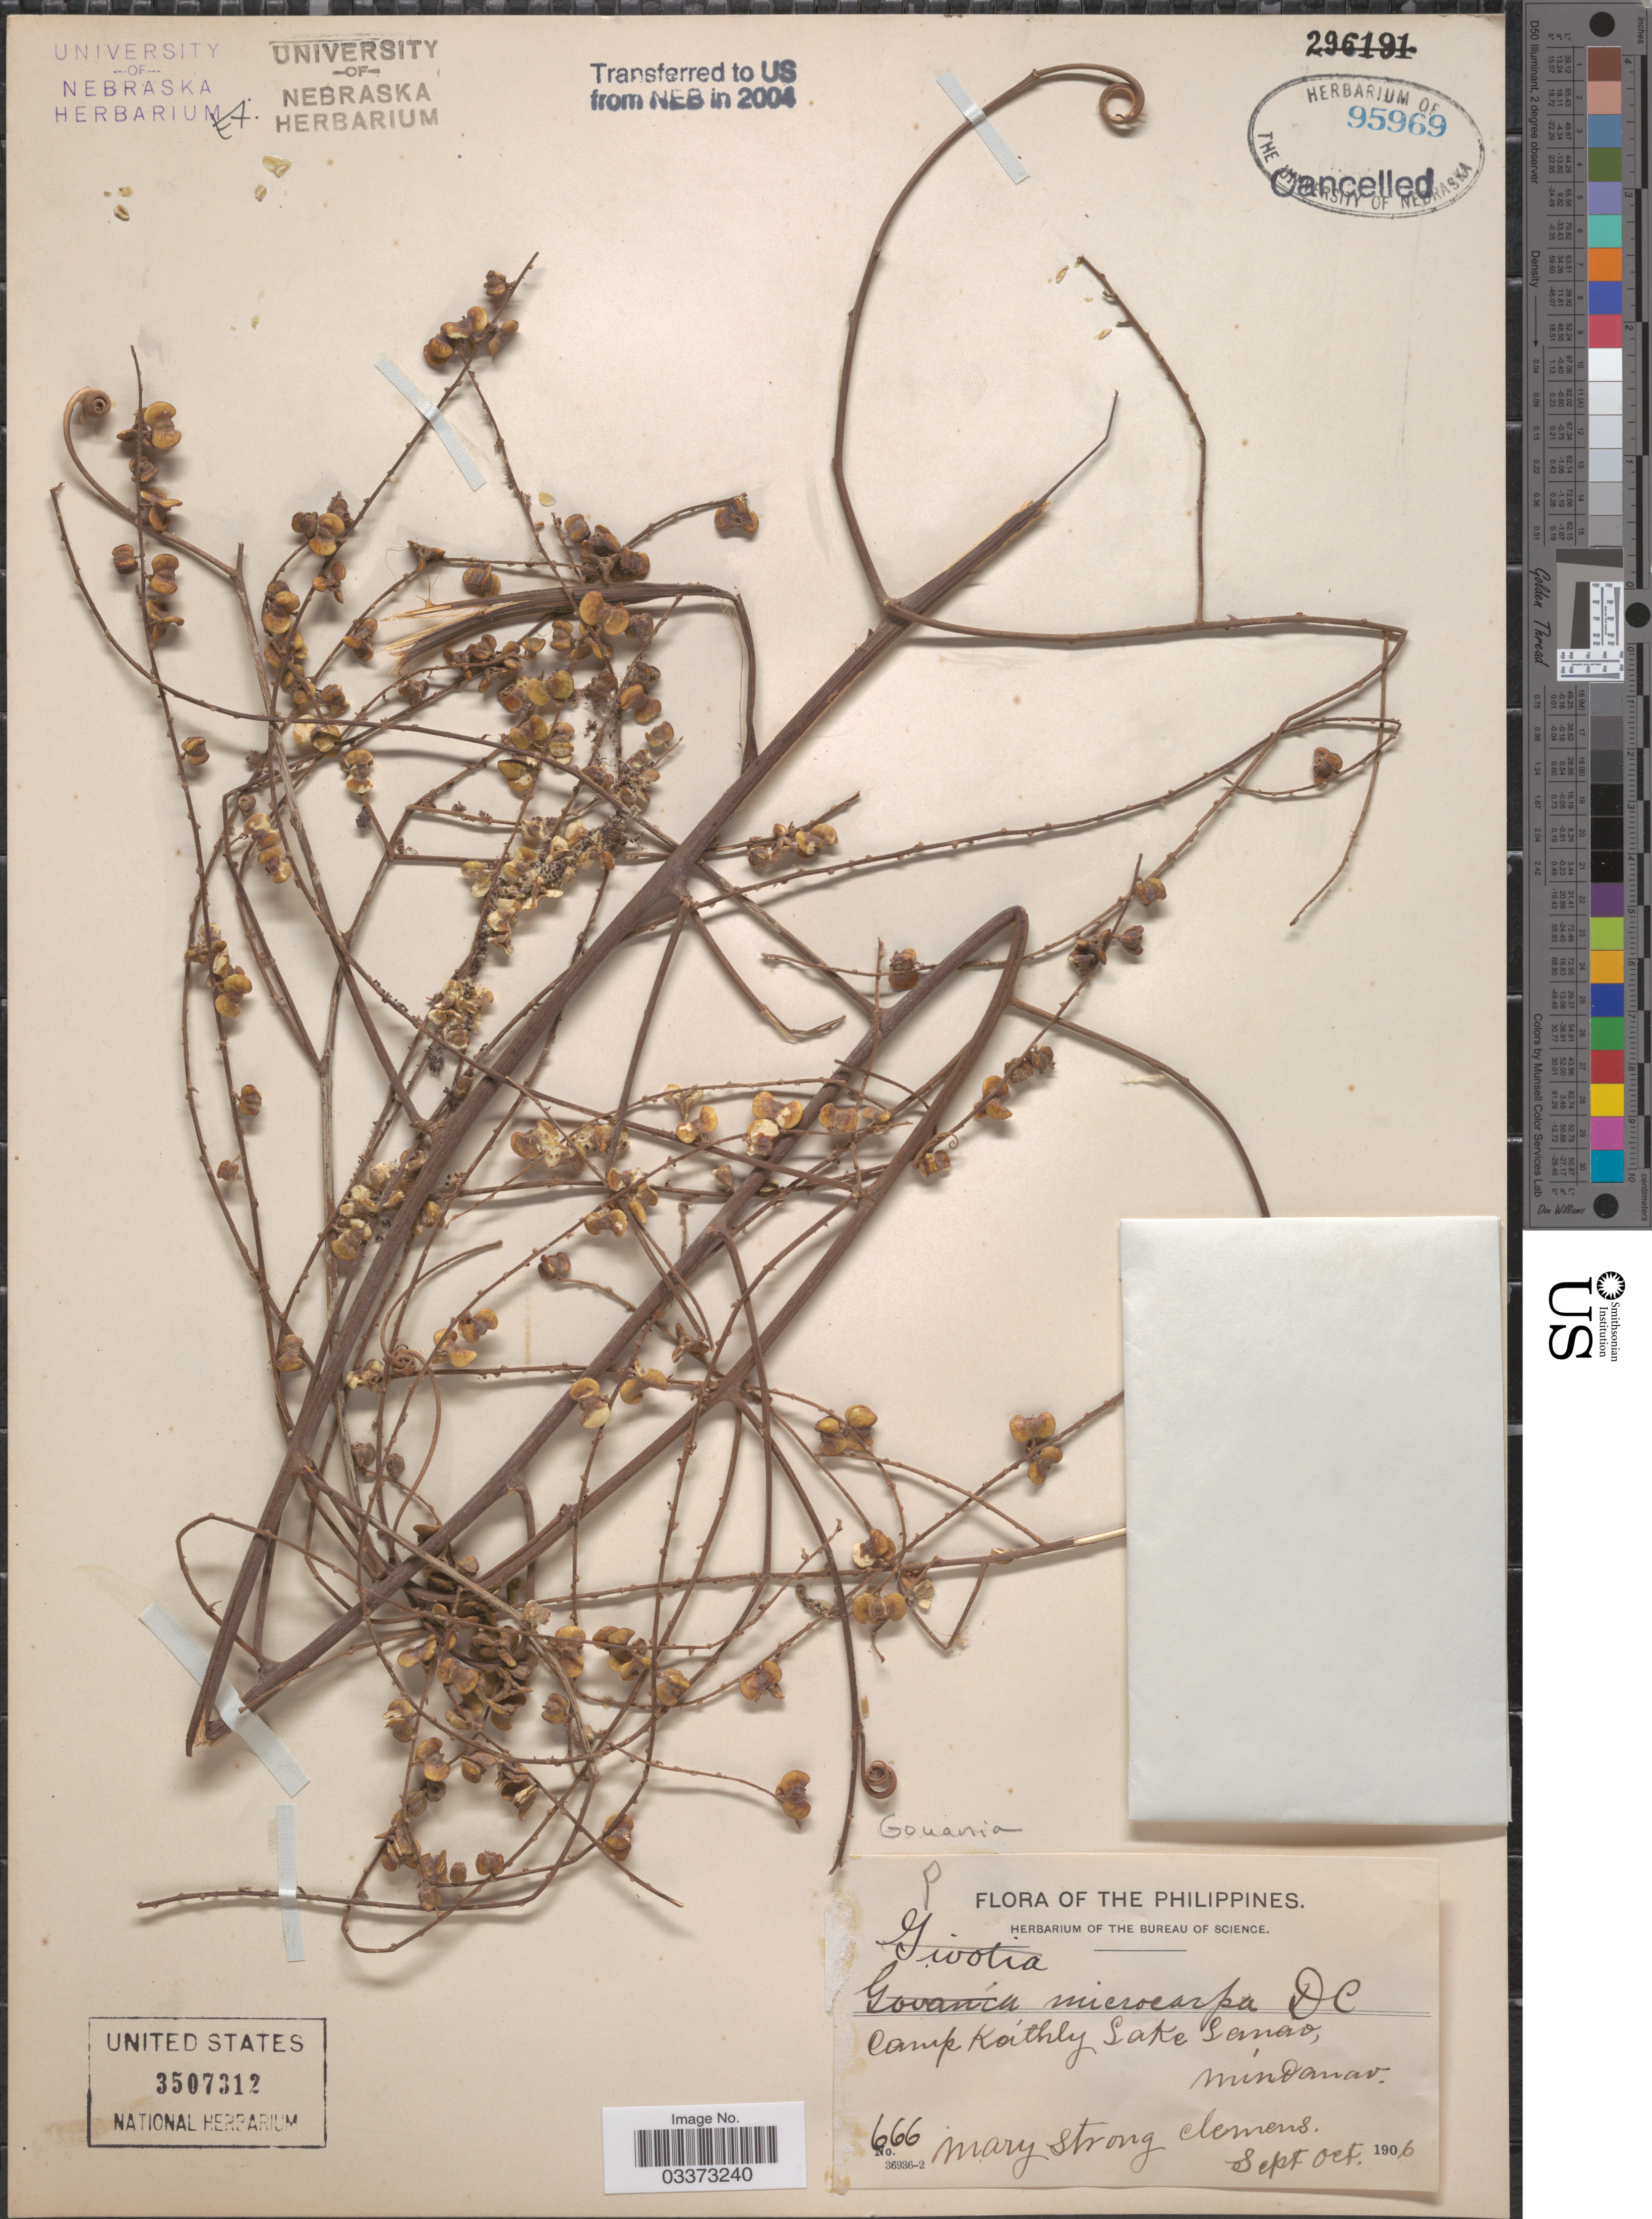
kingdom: Plantae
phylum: Tracheophyta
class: Magnoliopsida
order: Rosales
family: Rhamnaceae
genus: Gouania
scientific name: Gouania microcarpa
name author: DC.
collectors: M. S. Clemens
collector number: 666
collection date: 1906-09/1906-10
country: Philippines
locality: Camp Keithly Lake Lanao, Mindanao.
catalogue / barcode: US 3507312